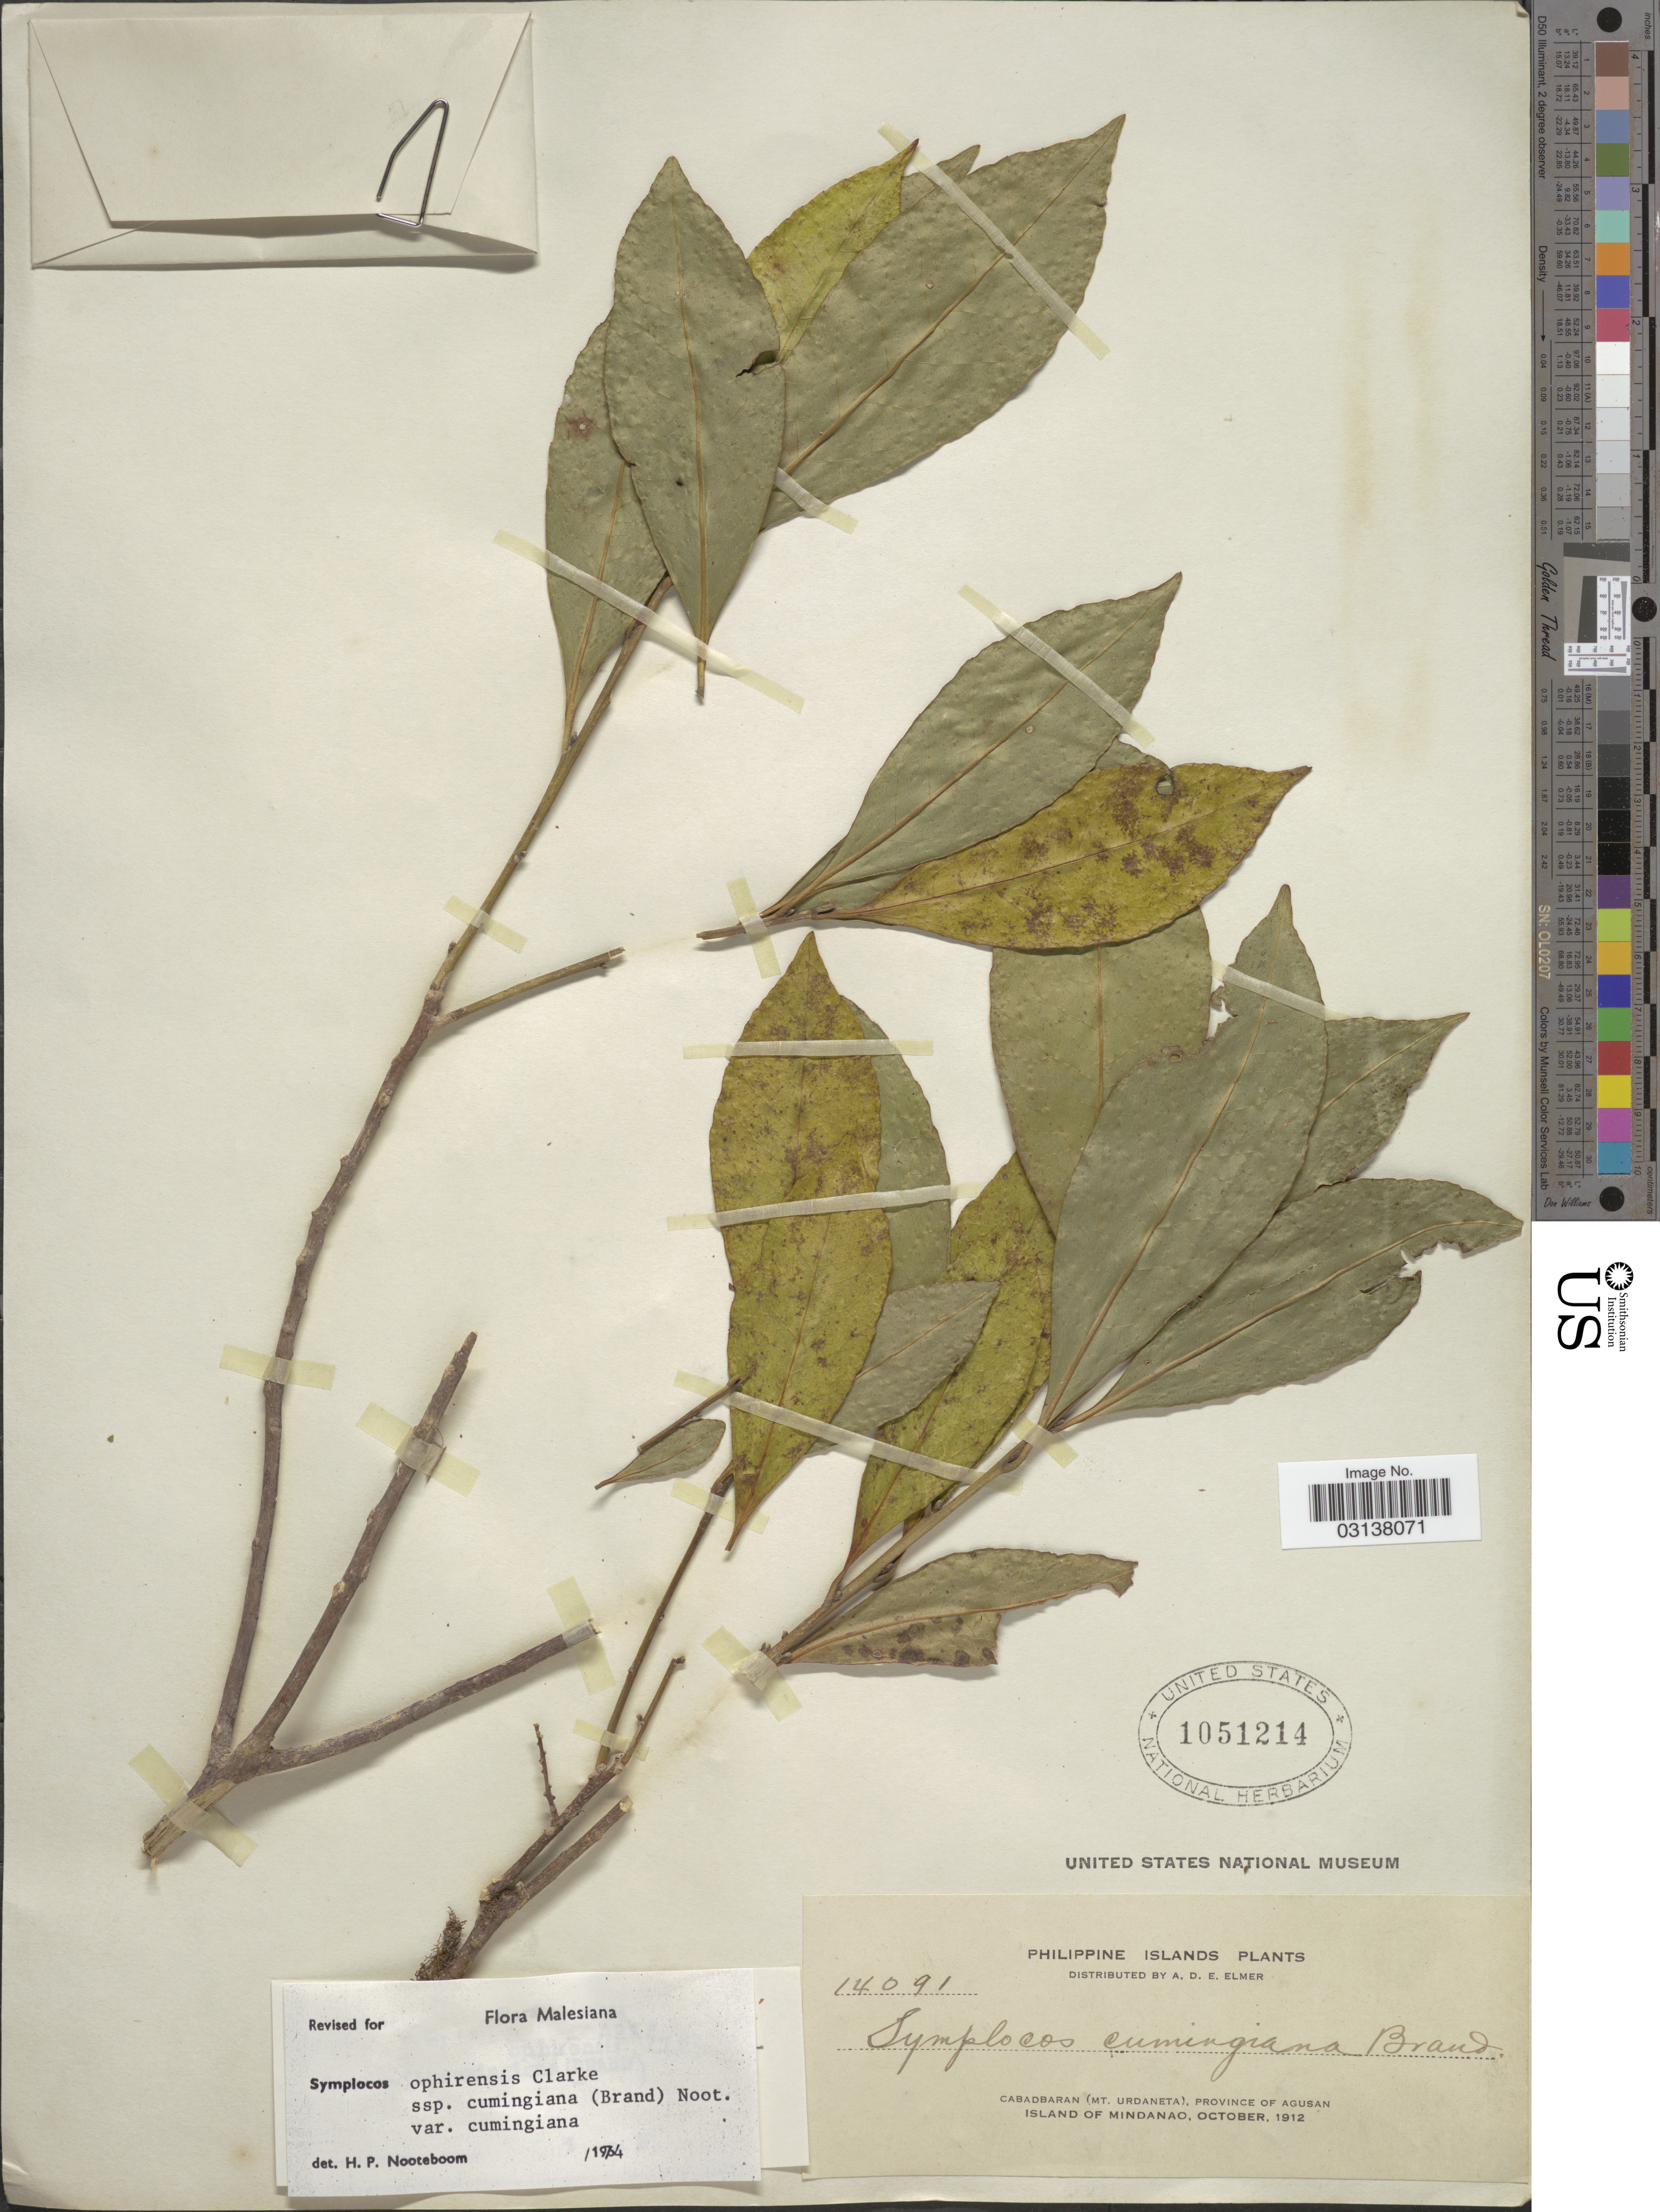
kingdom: Plantae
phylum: Tracheophyta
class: Magnoliopsida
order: Ericales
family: Symplocaceae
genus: Symplocos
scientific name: Symplocos ophirensis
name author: C.B. Clarke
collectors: A. D. E. Elmer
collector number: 14091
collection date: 1912-10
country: Philippines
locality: Philippine Islands. Cabadbaran (Mt. Urdaneta), Province of Agusan. Island of Mindanao.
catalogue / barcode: US 1051214